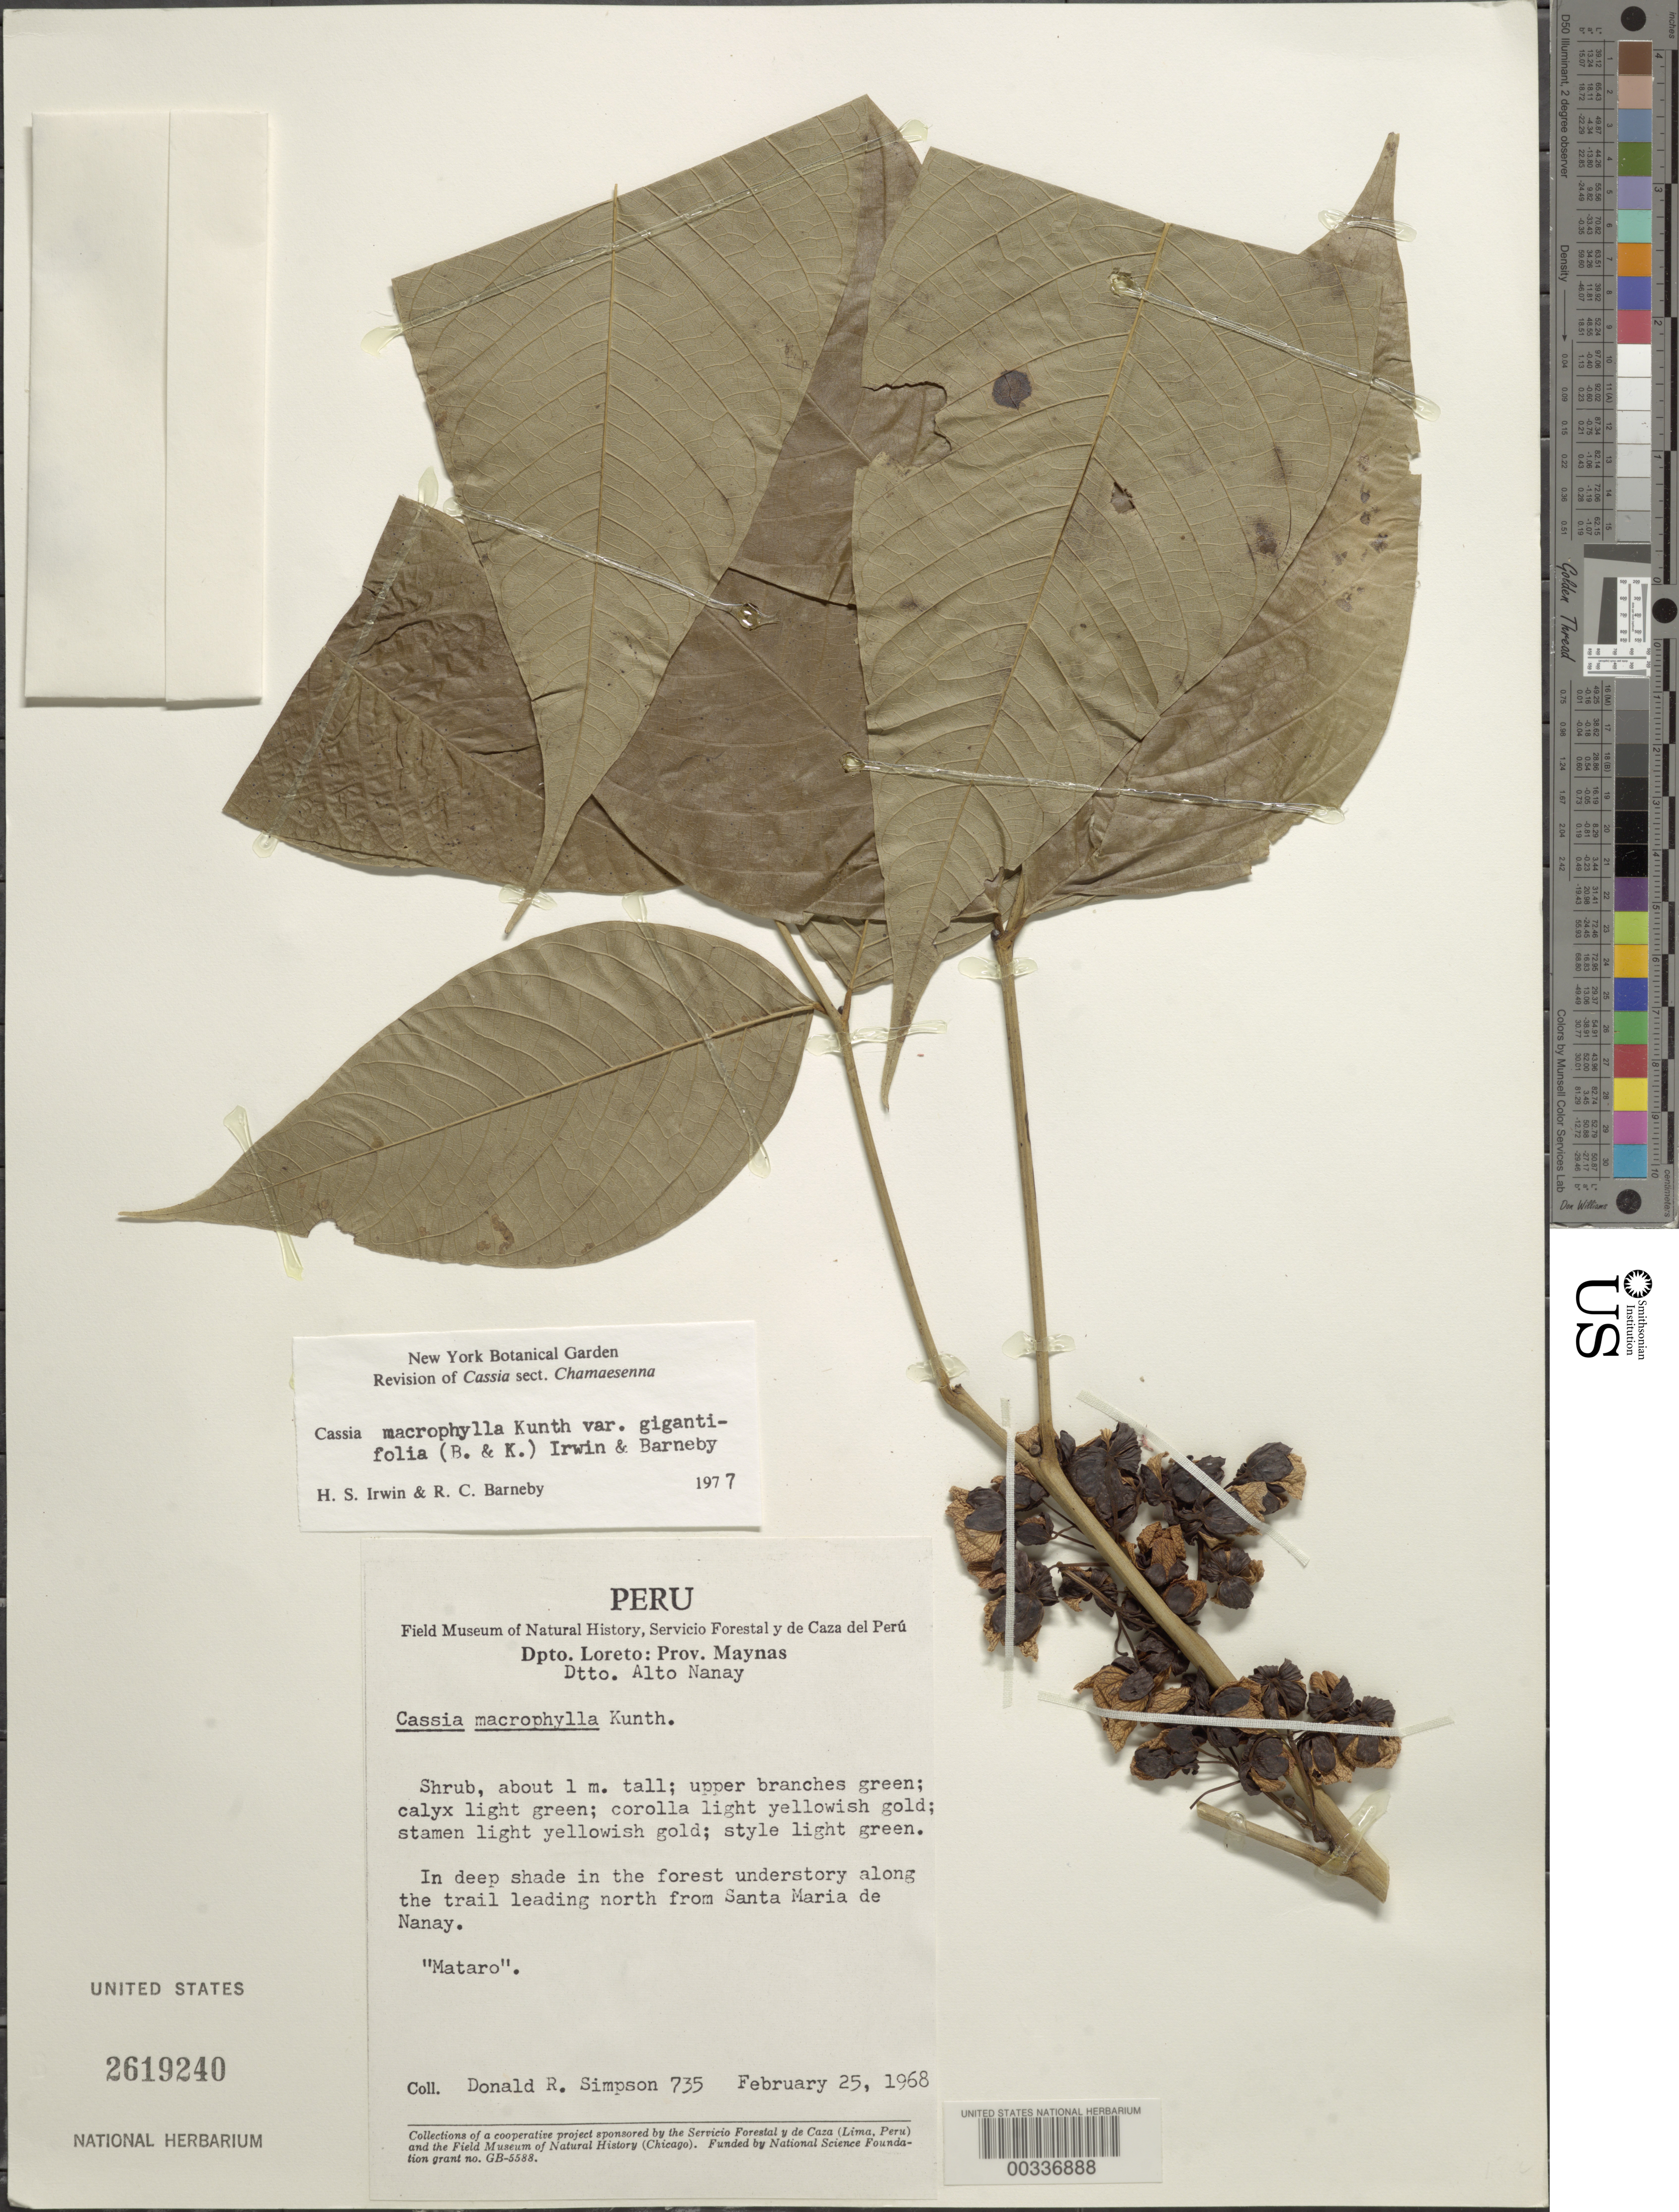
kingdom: Plantae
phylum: Tracheophyta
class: Magnoliopsida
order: Fabales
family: Fabaceae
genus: Senna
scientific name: Senna macrophylla var. gigantifolia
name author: (Britton & Killip) H.S. Irwin & Barneby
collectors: D. R. Simpson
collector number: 735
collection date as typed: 25 Feb 1968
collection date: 1968-02-25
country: Peru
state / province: Loreto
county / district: Maynas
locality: Alto nanay dtto.; along the trail leading n from santa maria de nanay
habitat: In deep shade in the forest understory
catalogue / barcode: US 2619240